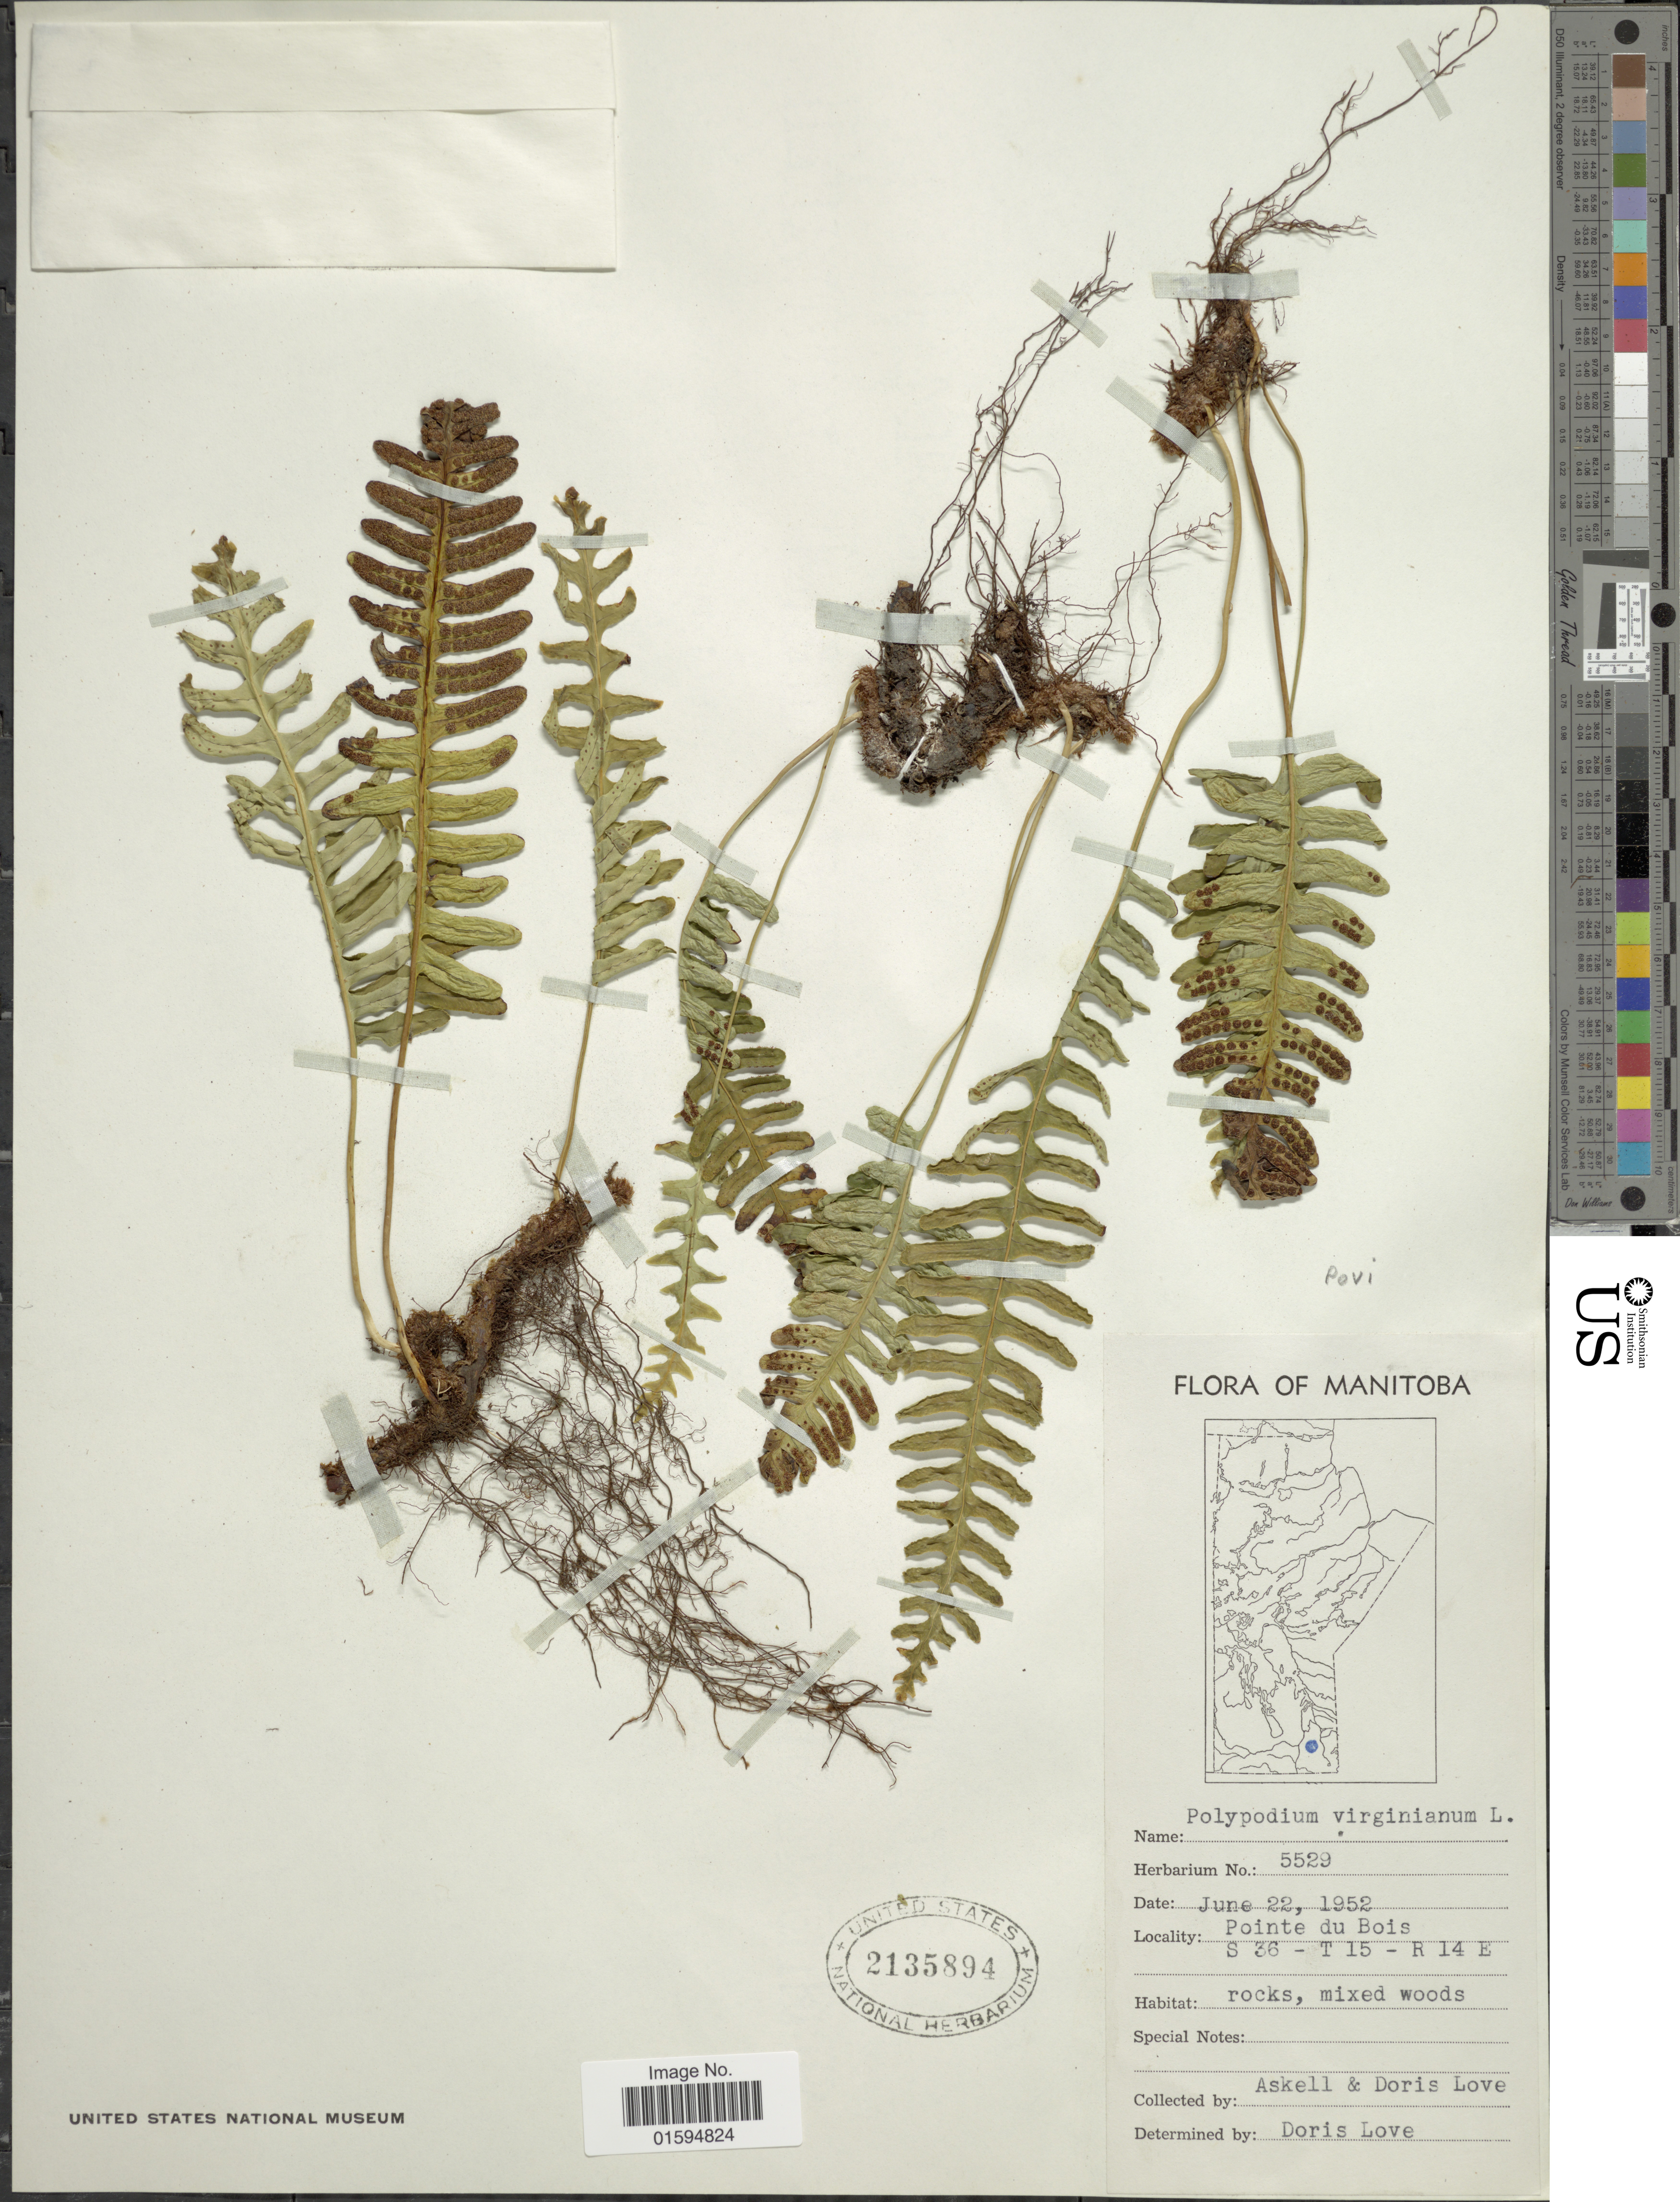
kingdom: Plantae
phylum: Tracheophyta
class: Polypodiopsida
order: Polypodiales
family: Polypodiaceae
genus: Polypodium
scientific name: Polypodium virginianum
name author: L.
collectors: Á. Löve & D. Löve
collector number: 5529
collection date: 1952-06-22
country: Canada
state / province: Manitoba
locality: Point du Bois S 36 - T 15 - R 14 E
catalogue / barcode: US 2135894